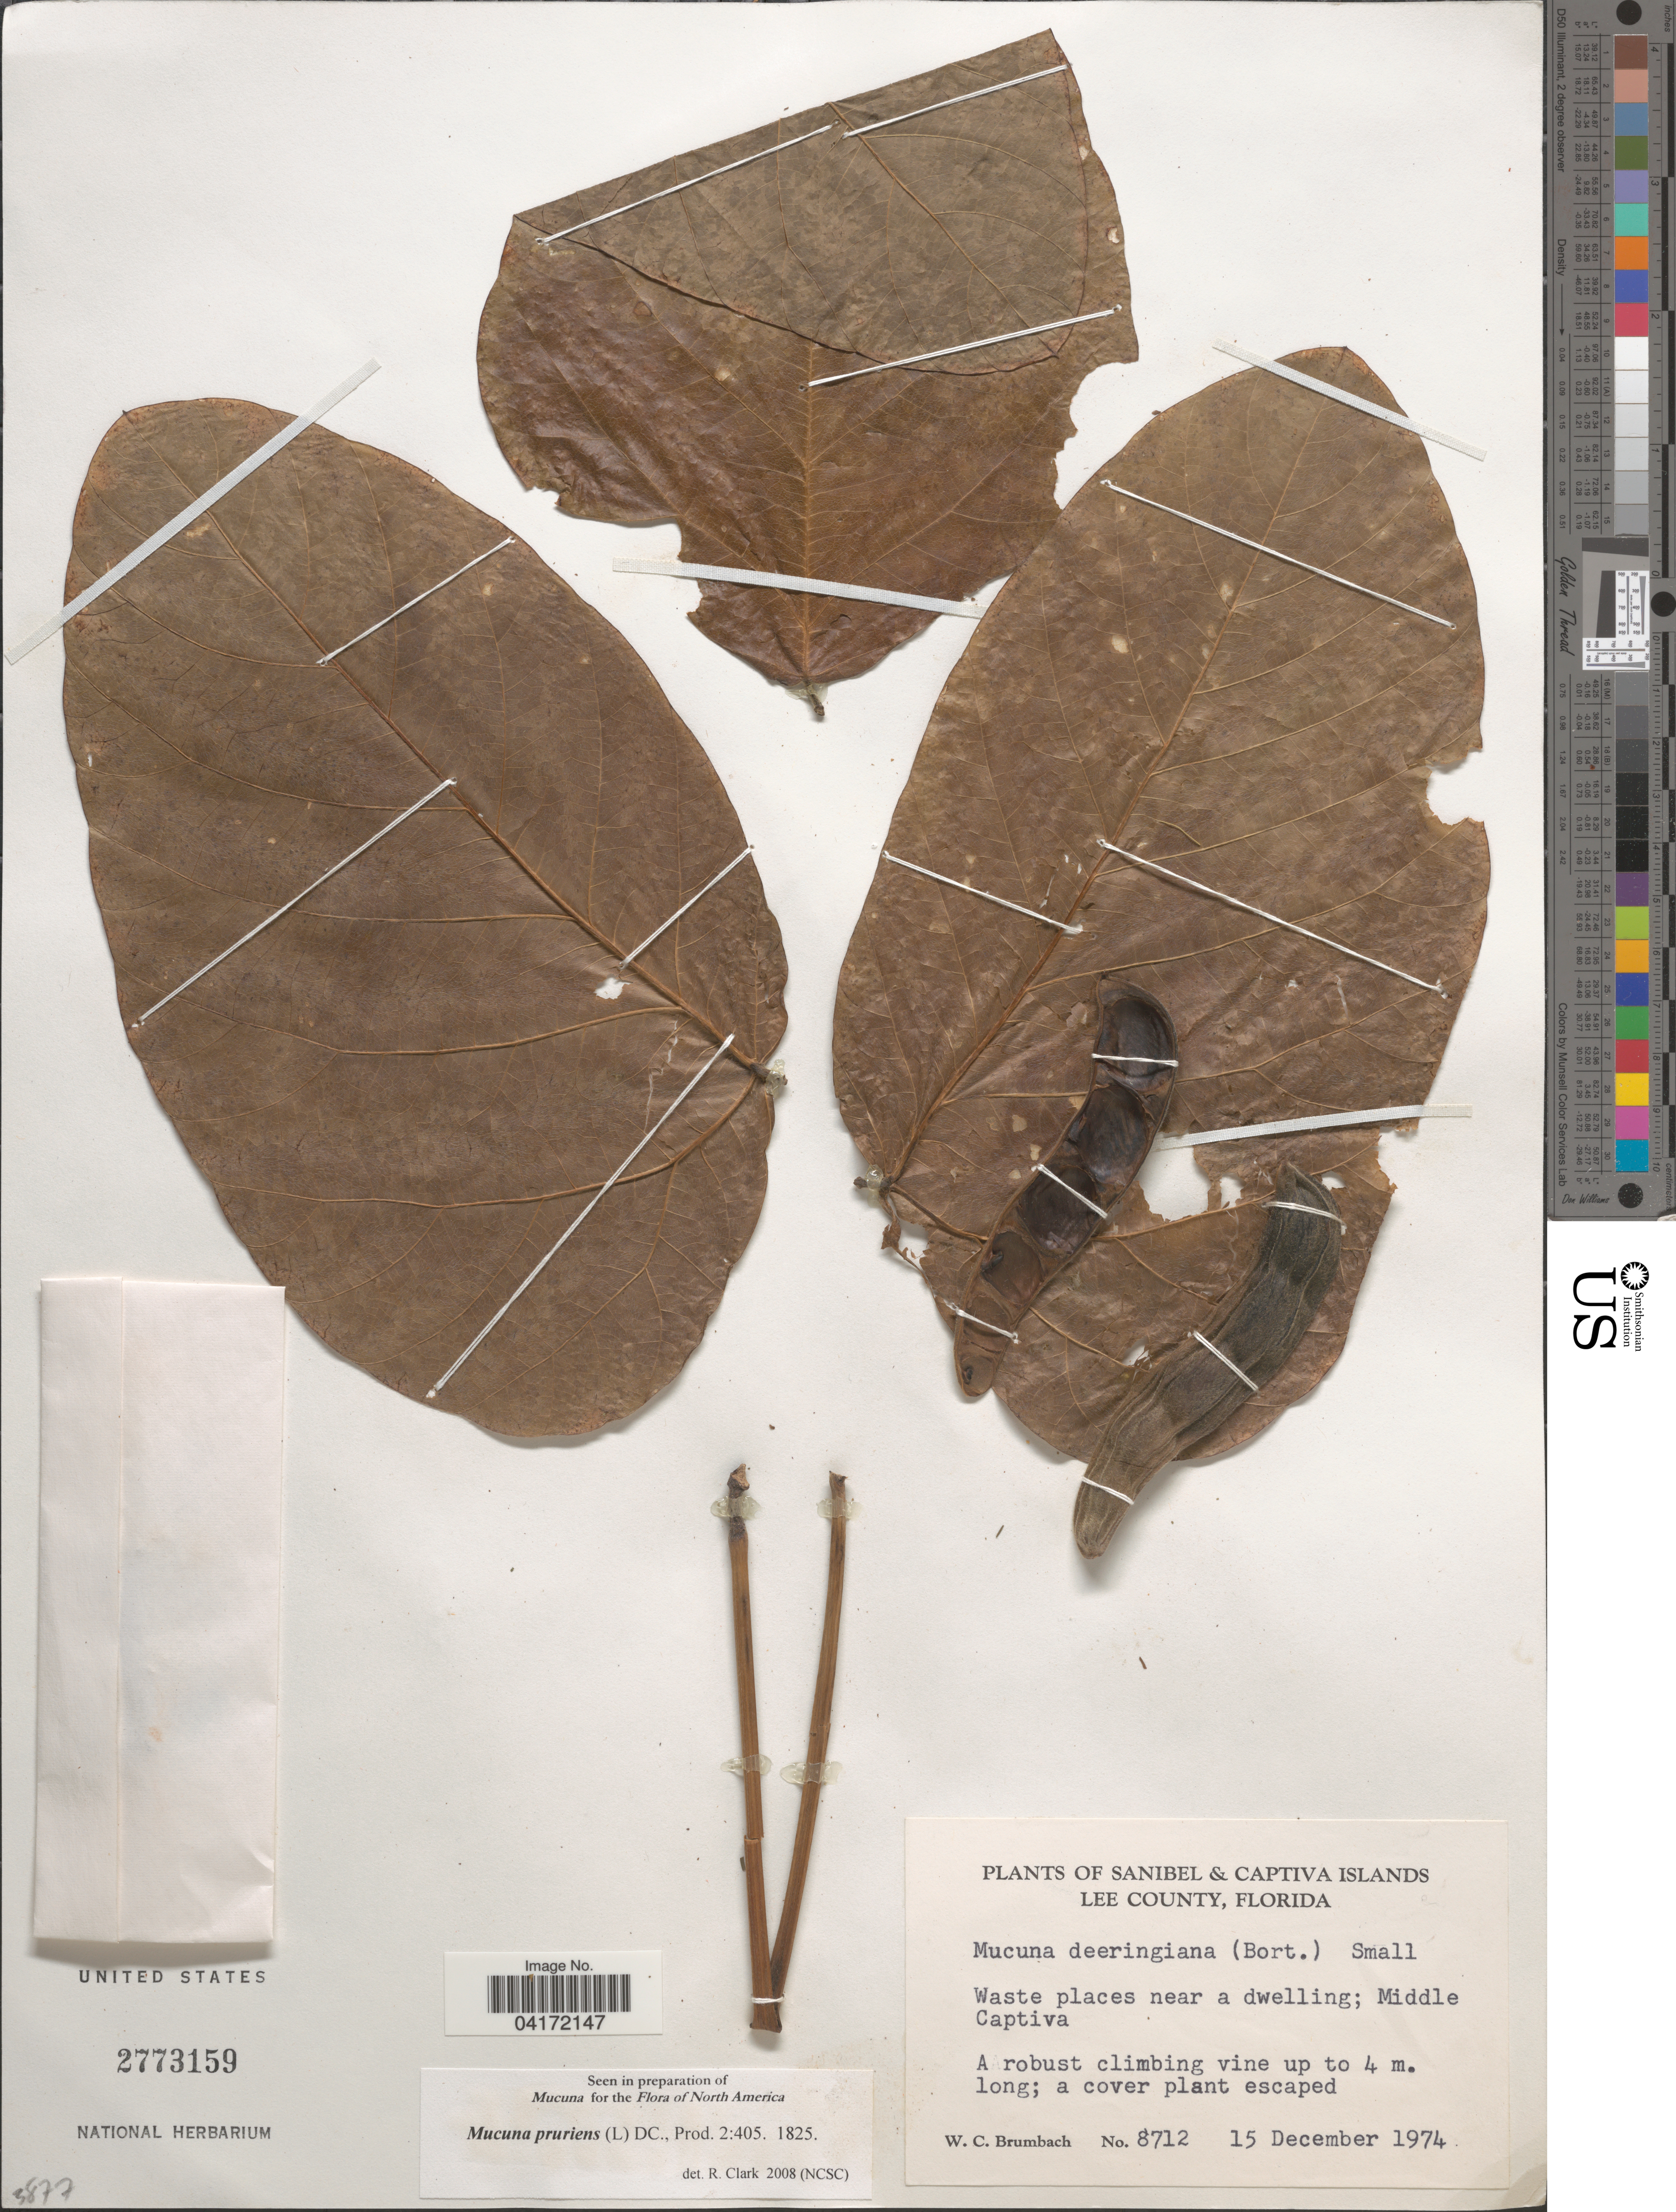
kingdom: Plantae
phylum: Tracheophyta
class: Magnoliopsida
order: Fabales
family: Fabaceae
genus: Mucuna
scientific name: Mucuna pruriens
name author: (L.) DC.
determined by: Clark, R.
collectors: W. C. Brumbach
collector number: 8712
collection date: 1974-12-15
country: United States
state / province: Florida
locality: Sanibel & Captiva Islands. Lee County. Waste places near a dwelling; Middle Captiva.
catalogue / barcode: US 2773159